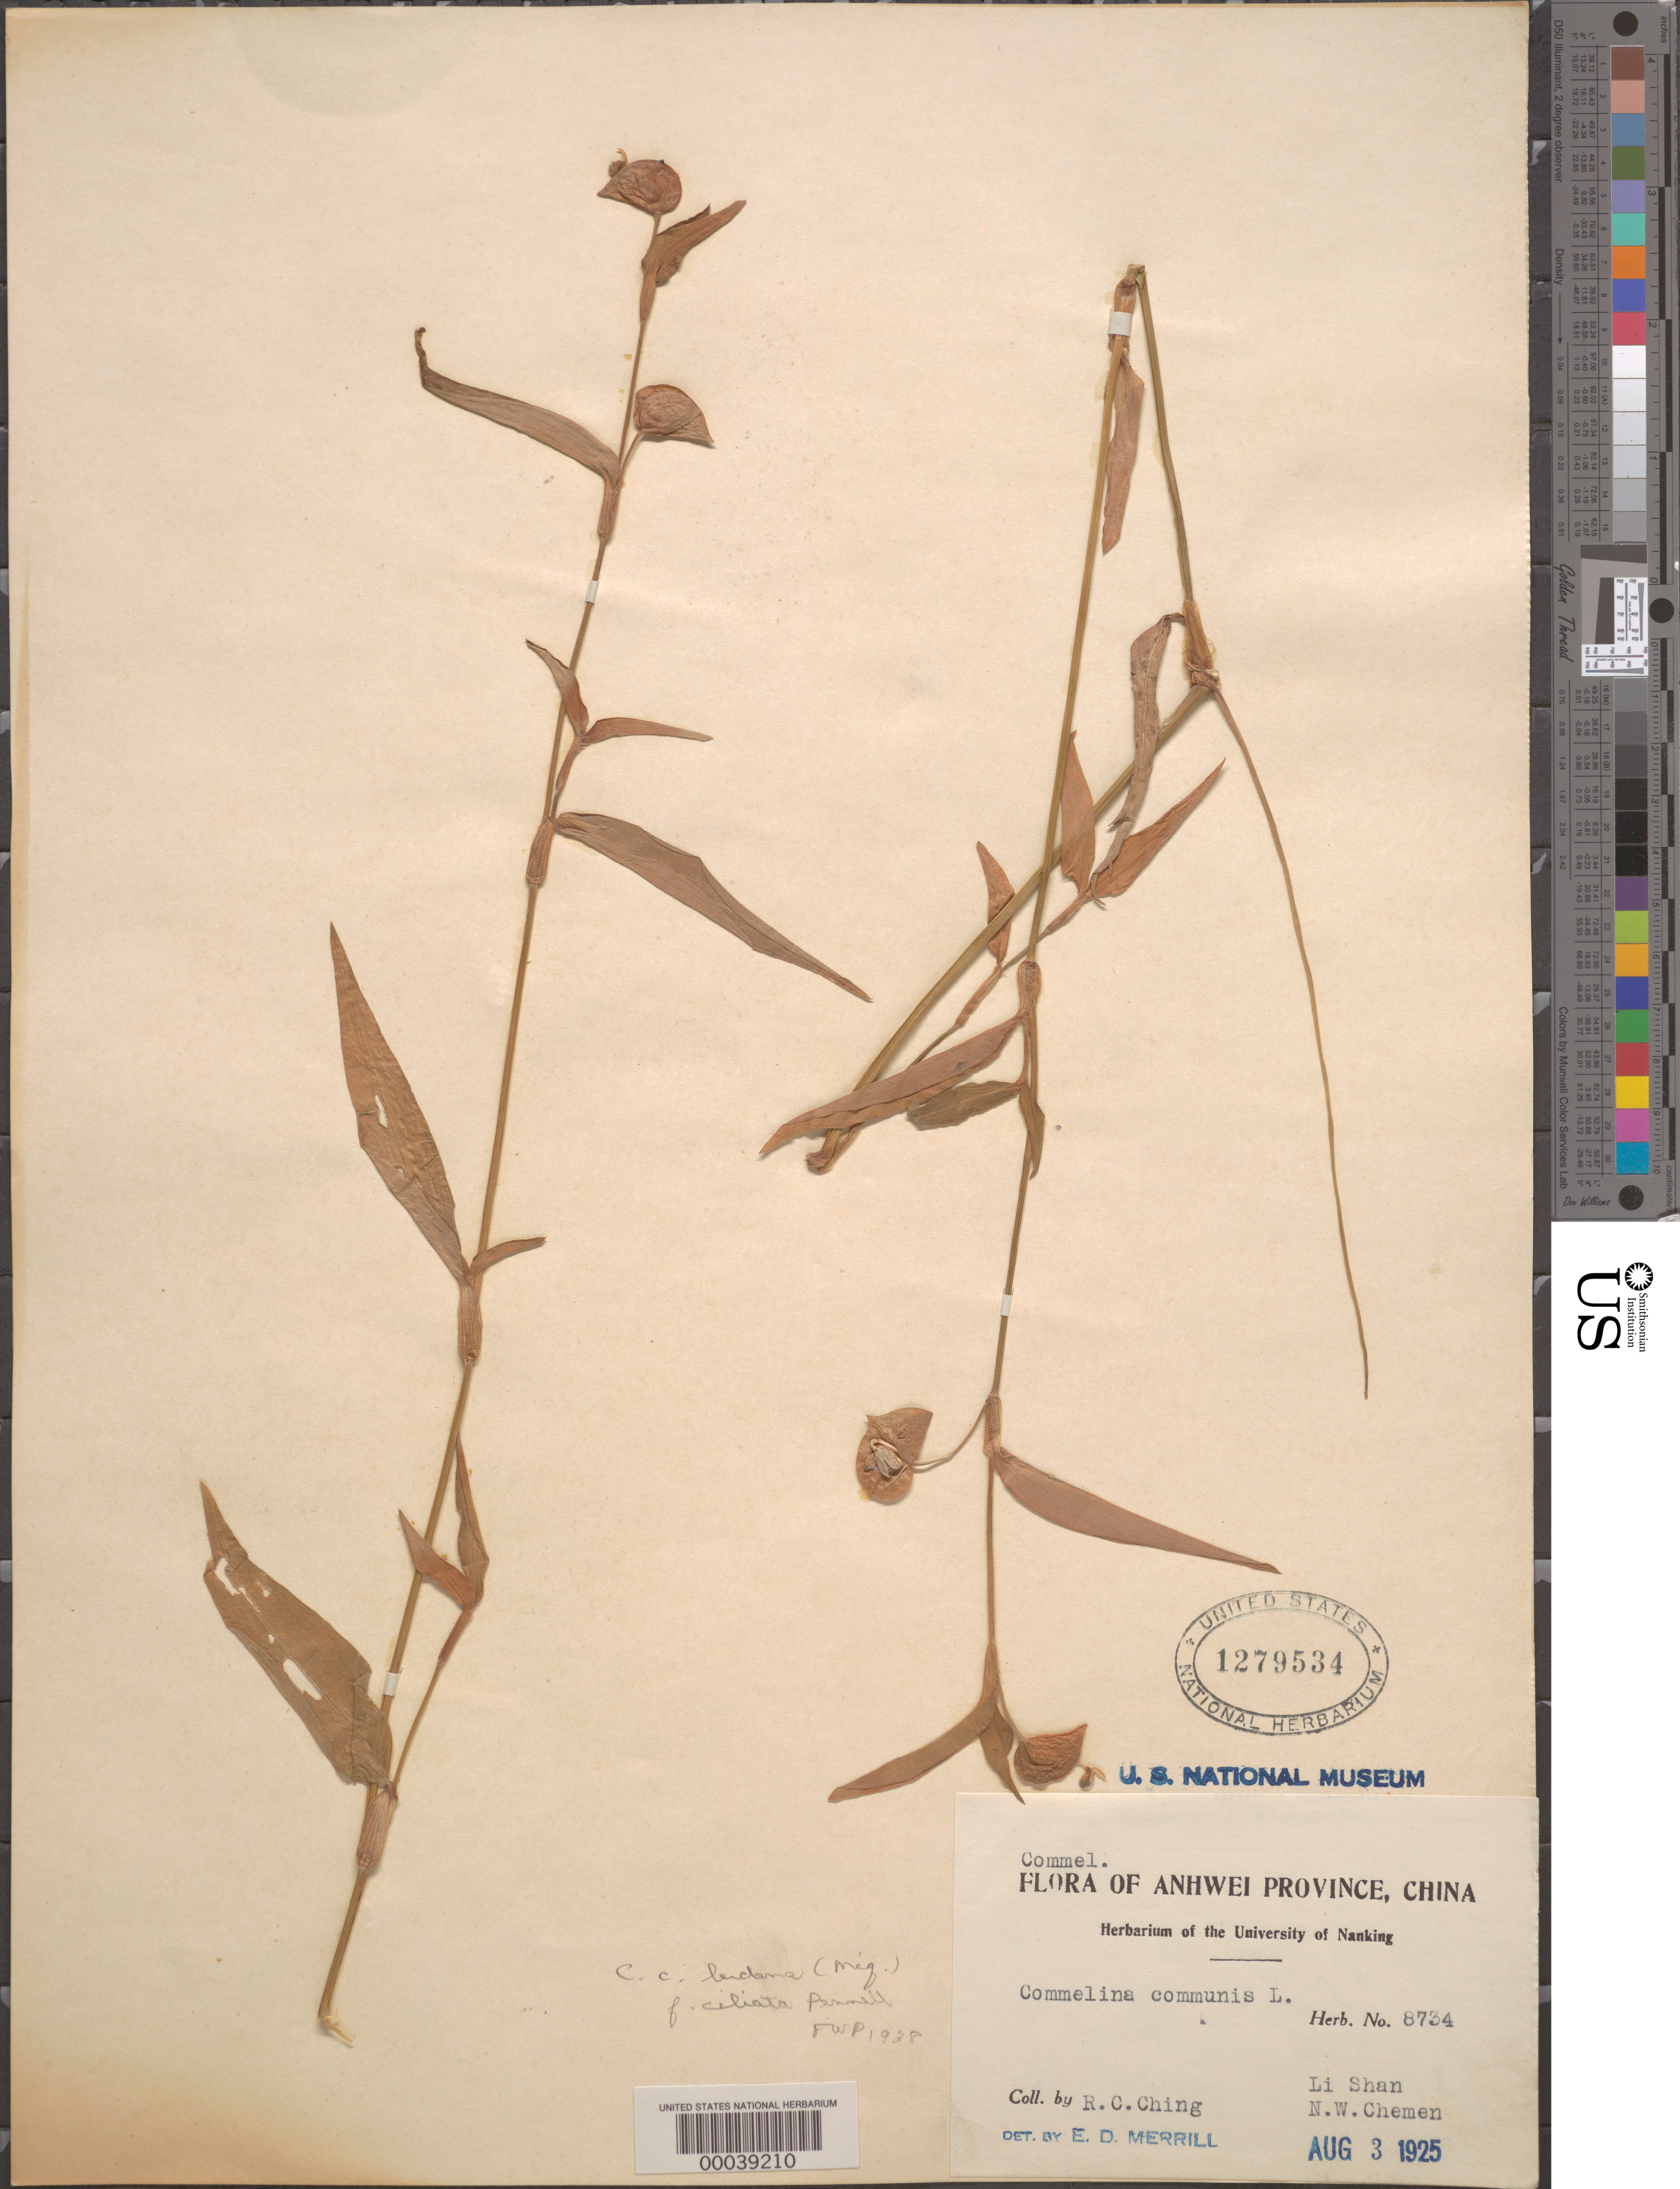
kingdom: Plantae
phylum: Tracheophyta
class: Liliopsida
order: Commelinales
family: Commelinaceae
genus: Commelina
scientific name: Commelina communis f. ciliata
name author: Pennell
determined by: Pennell, F. W.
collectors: R. C. Ching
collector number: Herb. No 8734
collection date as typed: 03 Aug 1925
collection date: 1925-08-03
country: China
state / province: Anhui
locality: N.w. chemen, li shan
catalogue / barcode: US 1279534